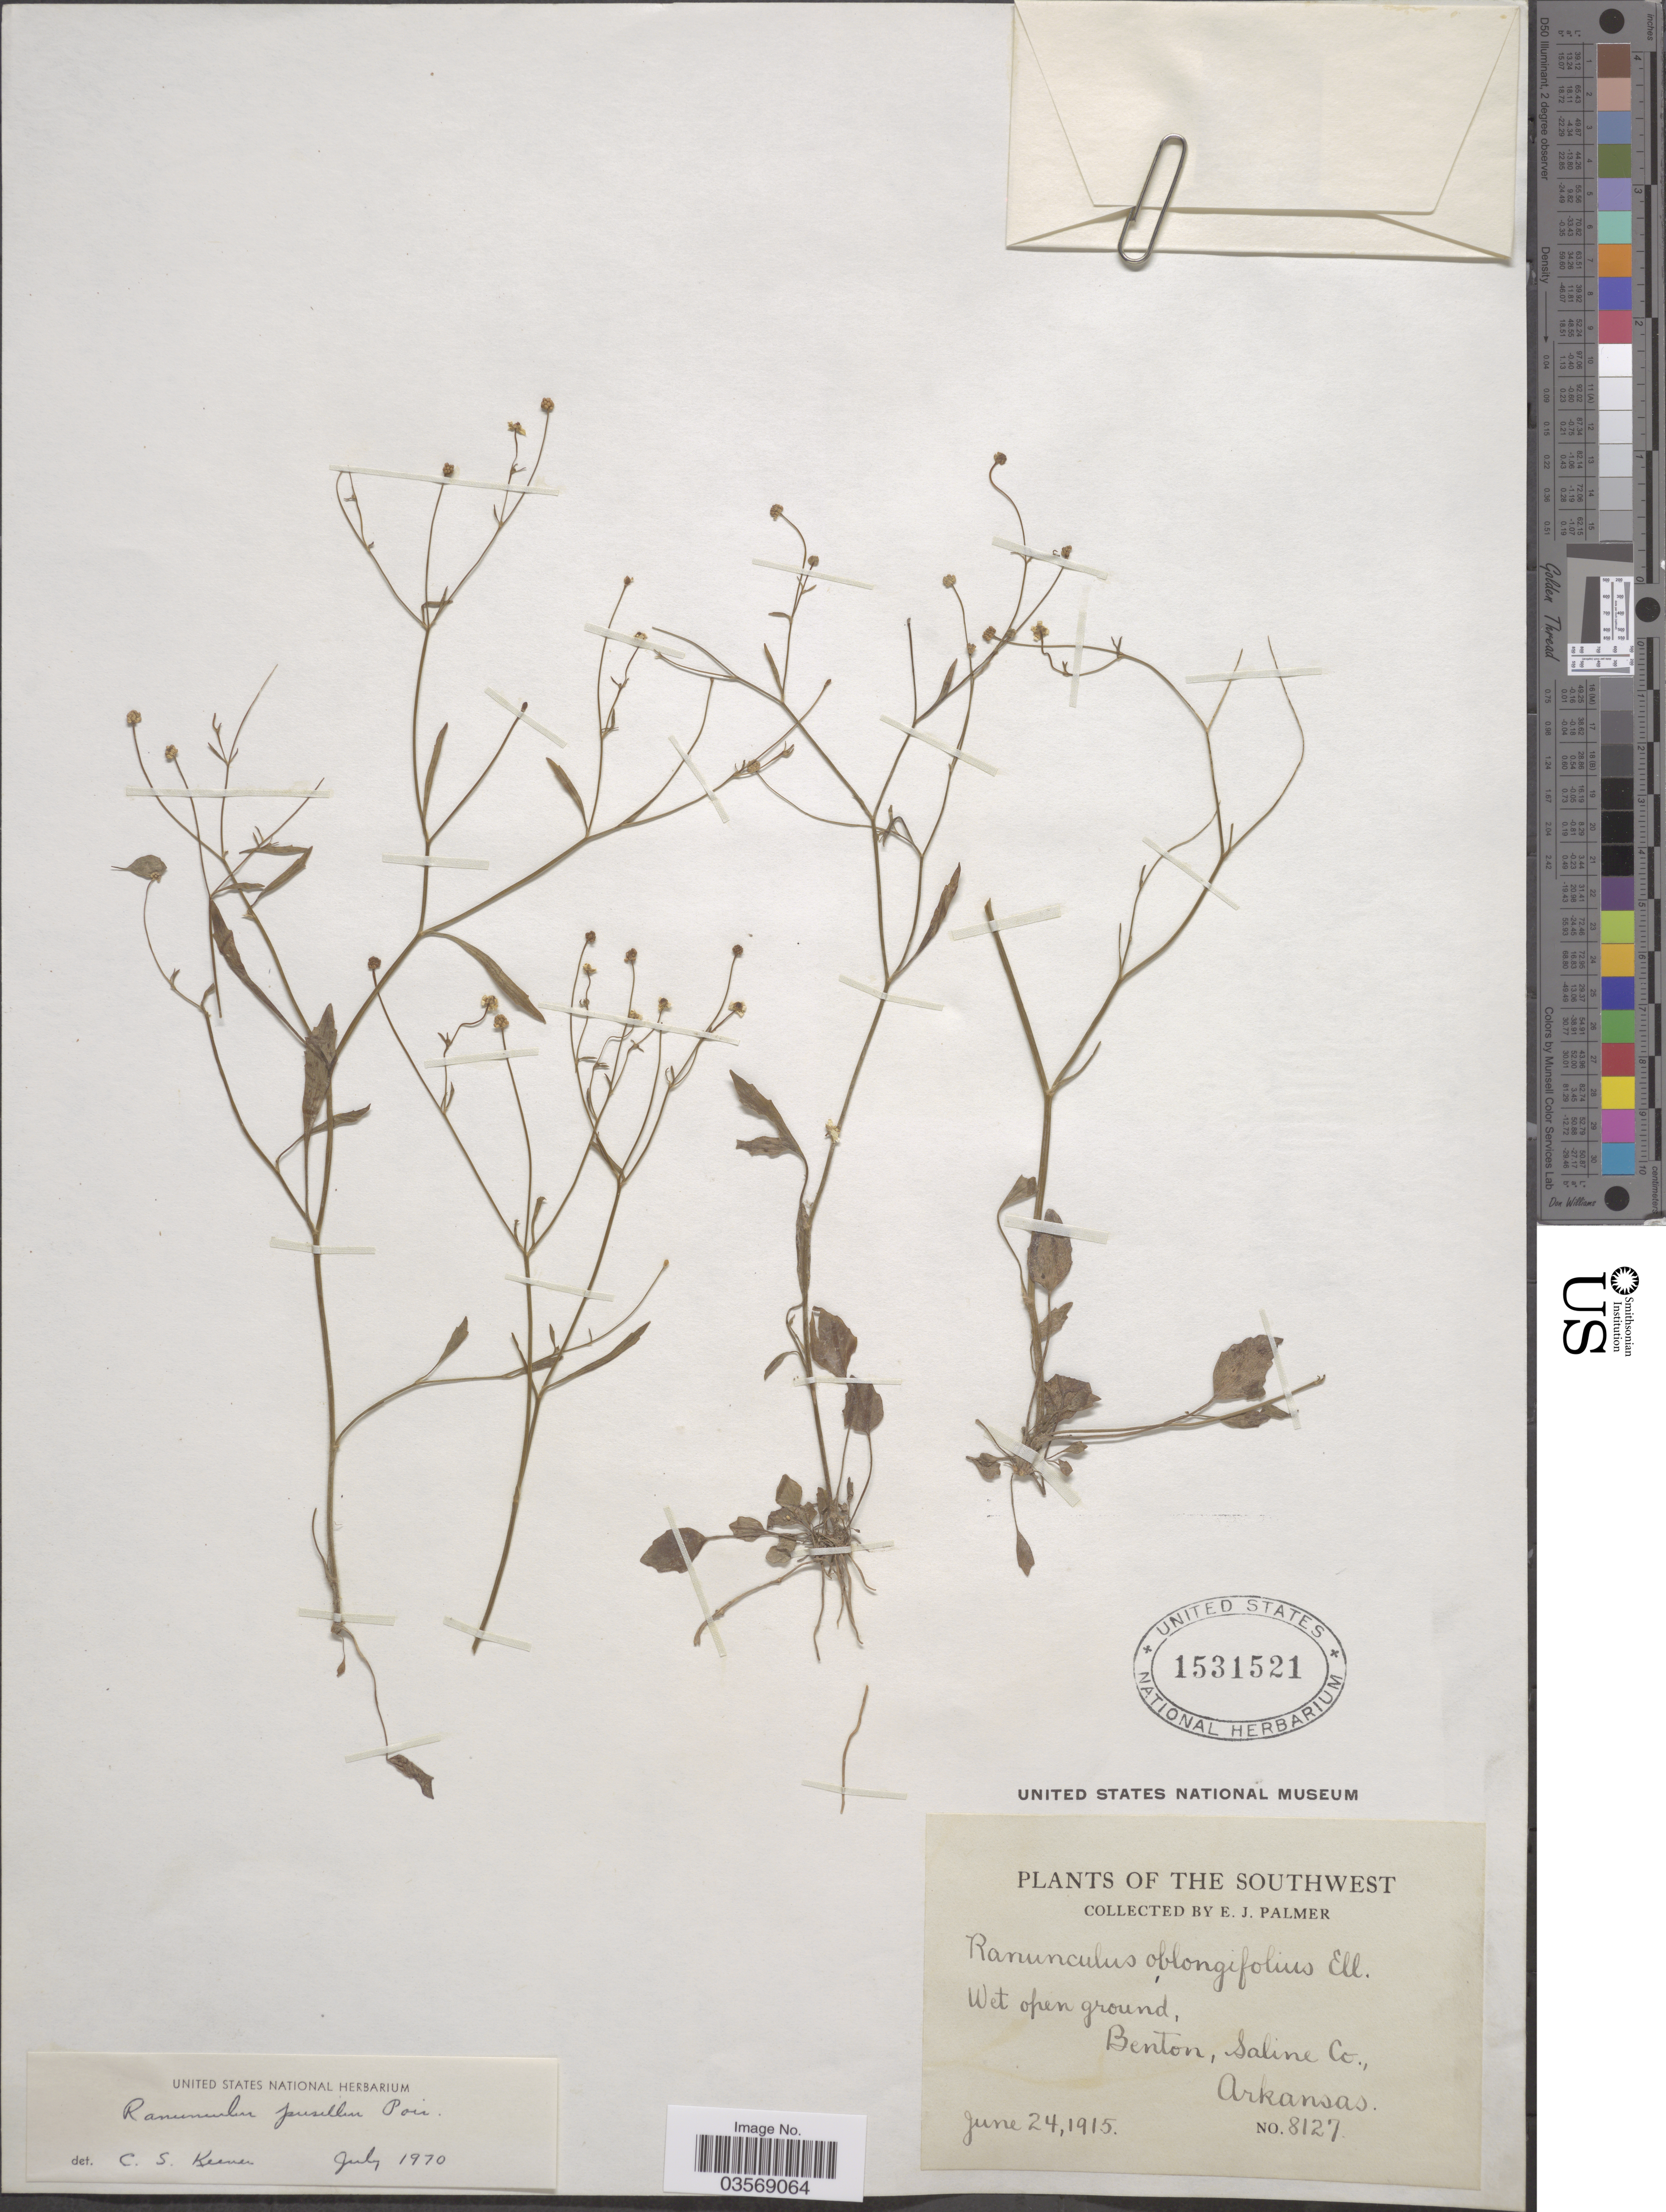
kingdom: Plantae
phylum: Tracheophyta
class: Magnoliopsida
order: Ranunculales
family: Ranunculaceae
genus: Ranunculus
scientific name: Ranunculus pusillus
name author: Poir.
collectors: E. J. Palmer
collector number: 8127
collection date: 1915-06-24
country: United States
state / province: Arkansas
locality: The Southwest. Benton, Saline Co.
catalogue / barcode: US 1531521